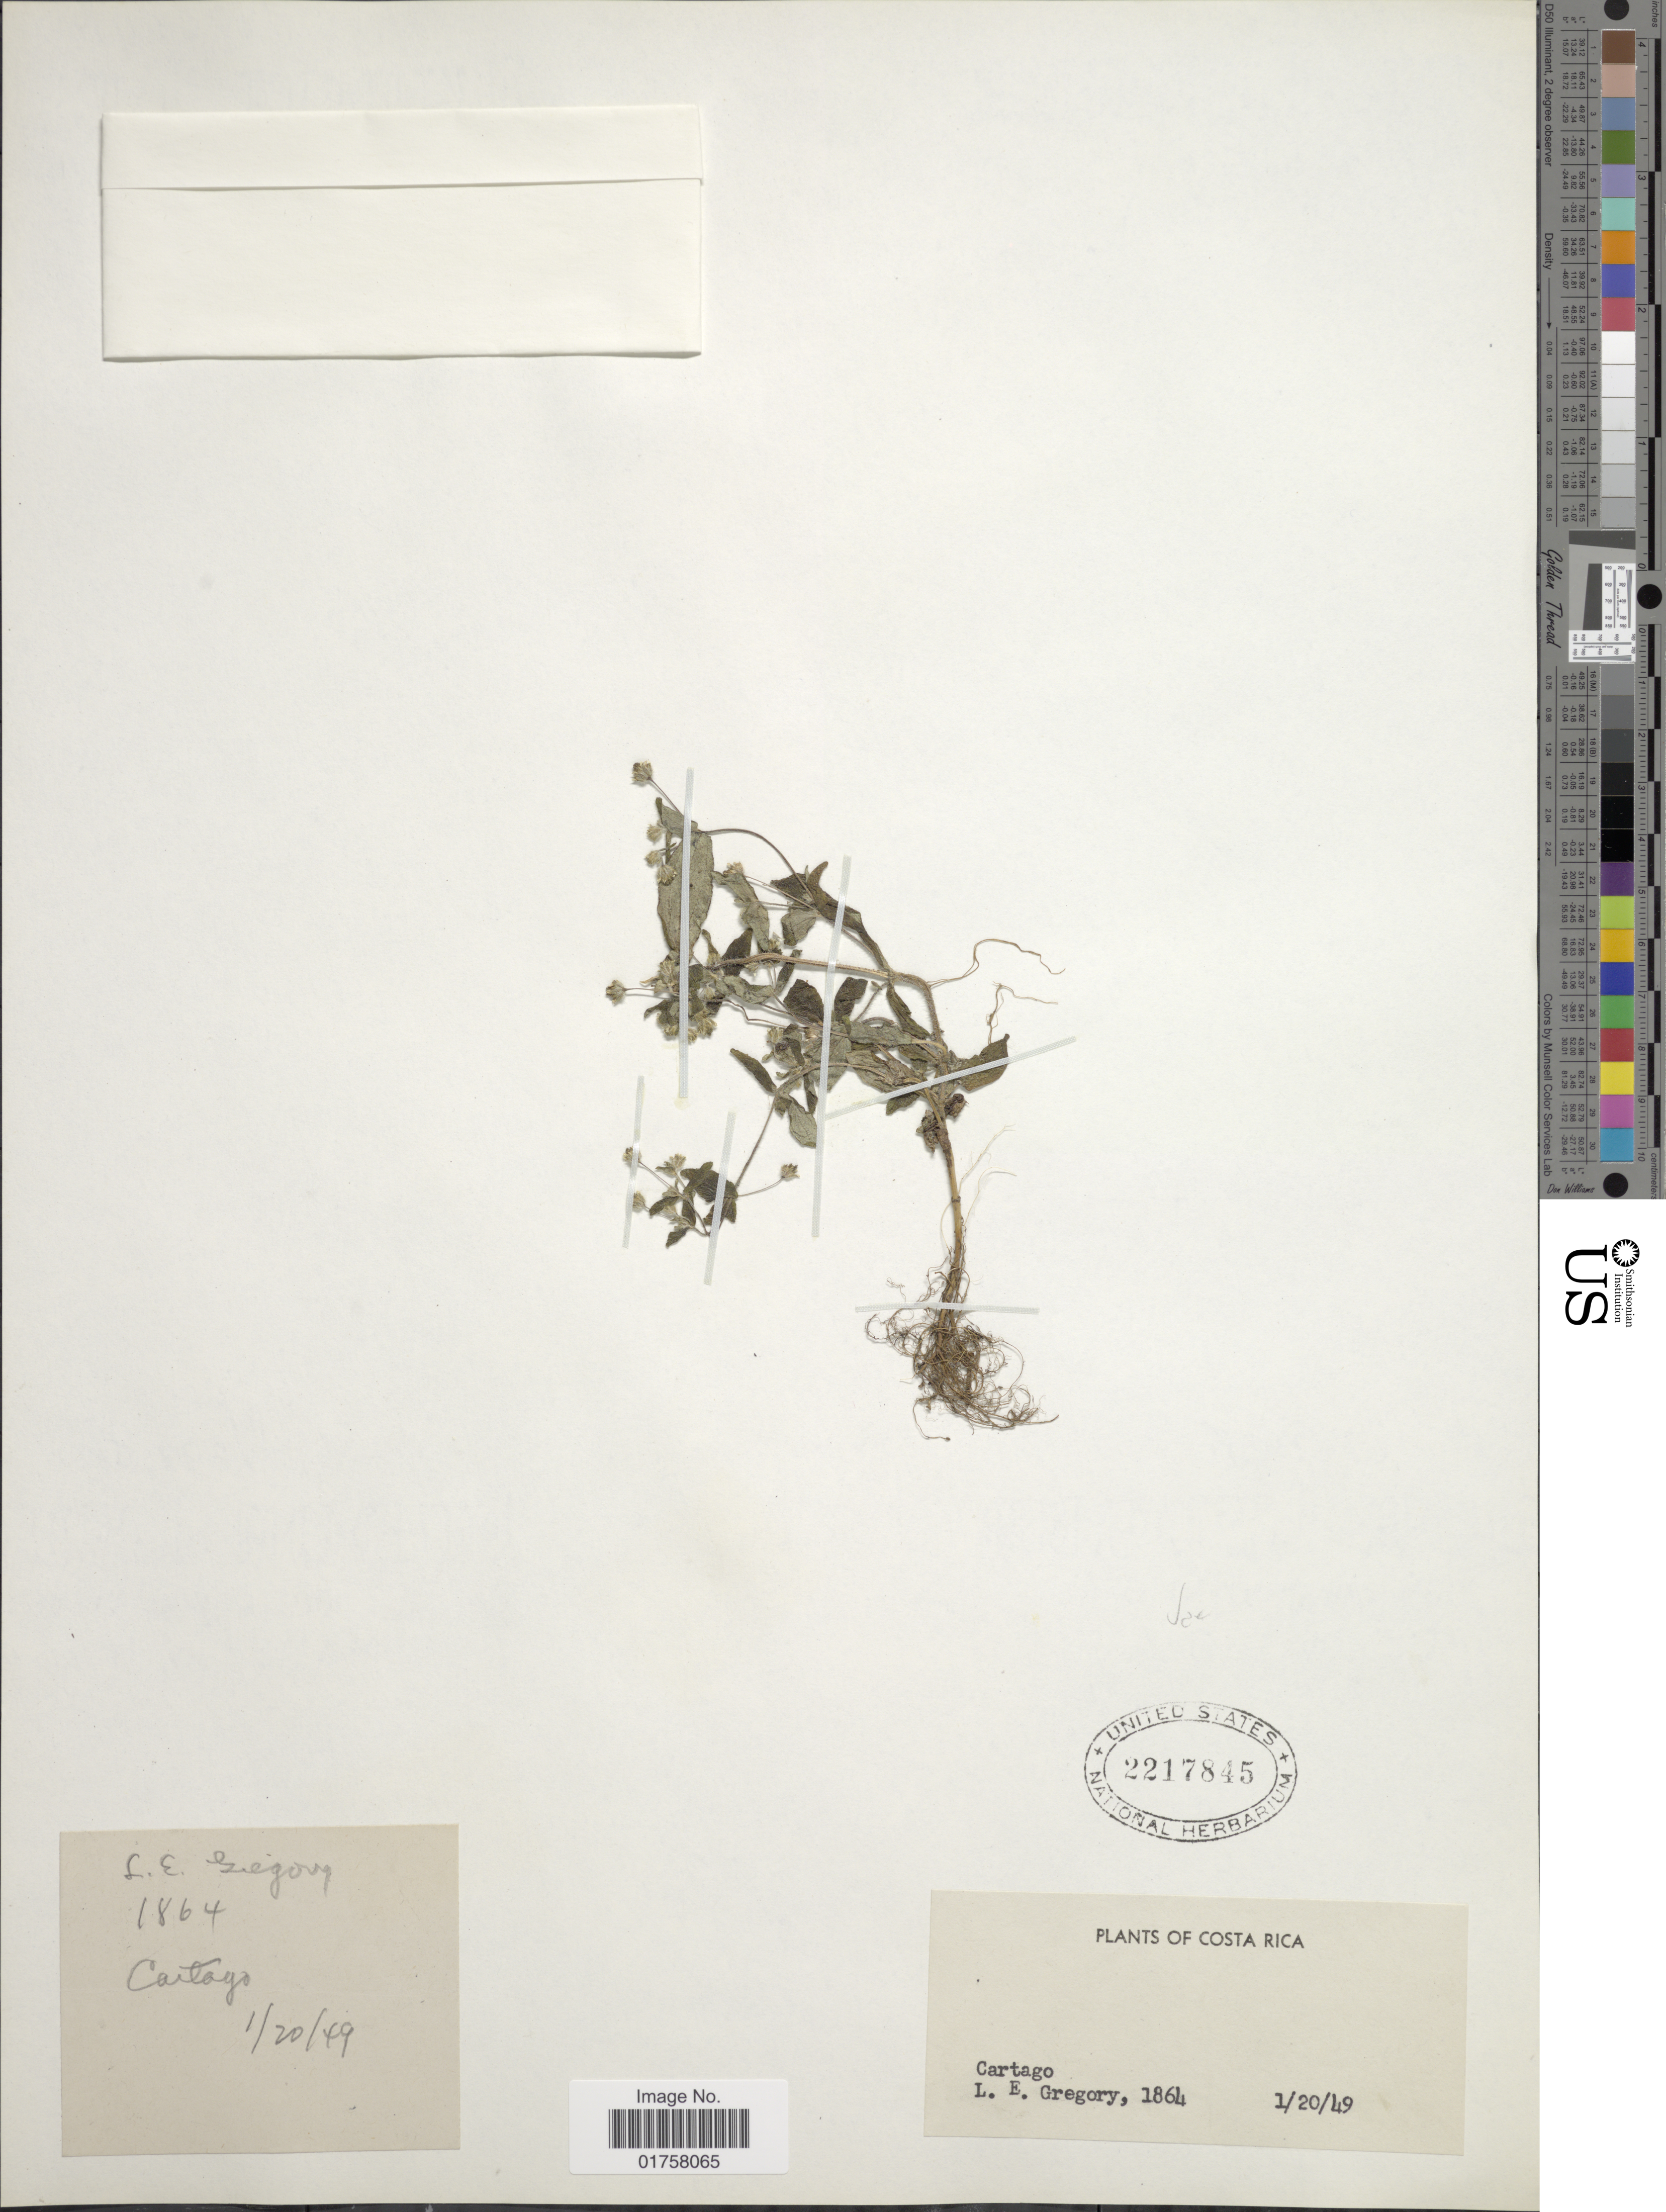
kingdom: Plantae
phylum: Tracheophyta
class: Magnoliopsida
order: Asterales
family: Asteraceae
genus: Jaegeria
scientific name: Jaegeria hirta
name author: (Lag.) Less.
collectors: L. E. Gregory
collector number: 1864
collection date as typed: Transcribed d/m/y: 20/1/49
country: Costa Rica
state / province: Cartago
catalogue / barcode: US 2217845